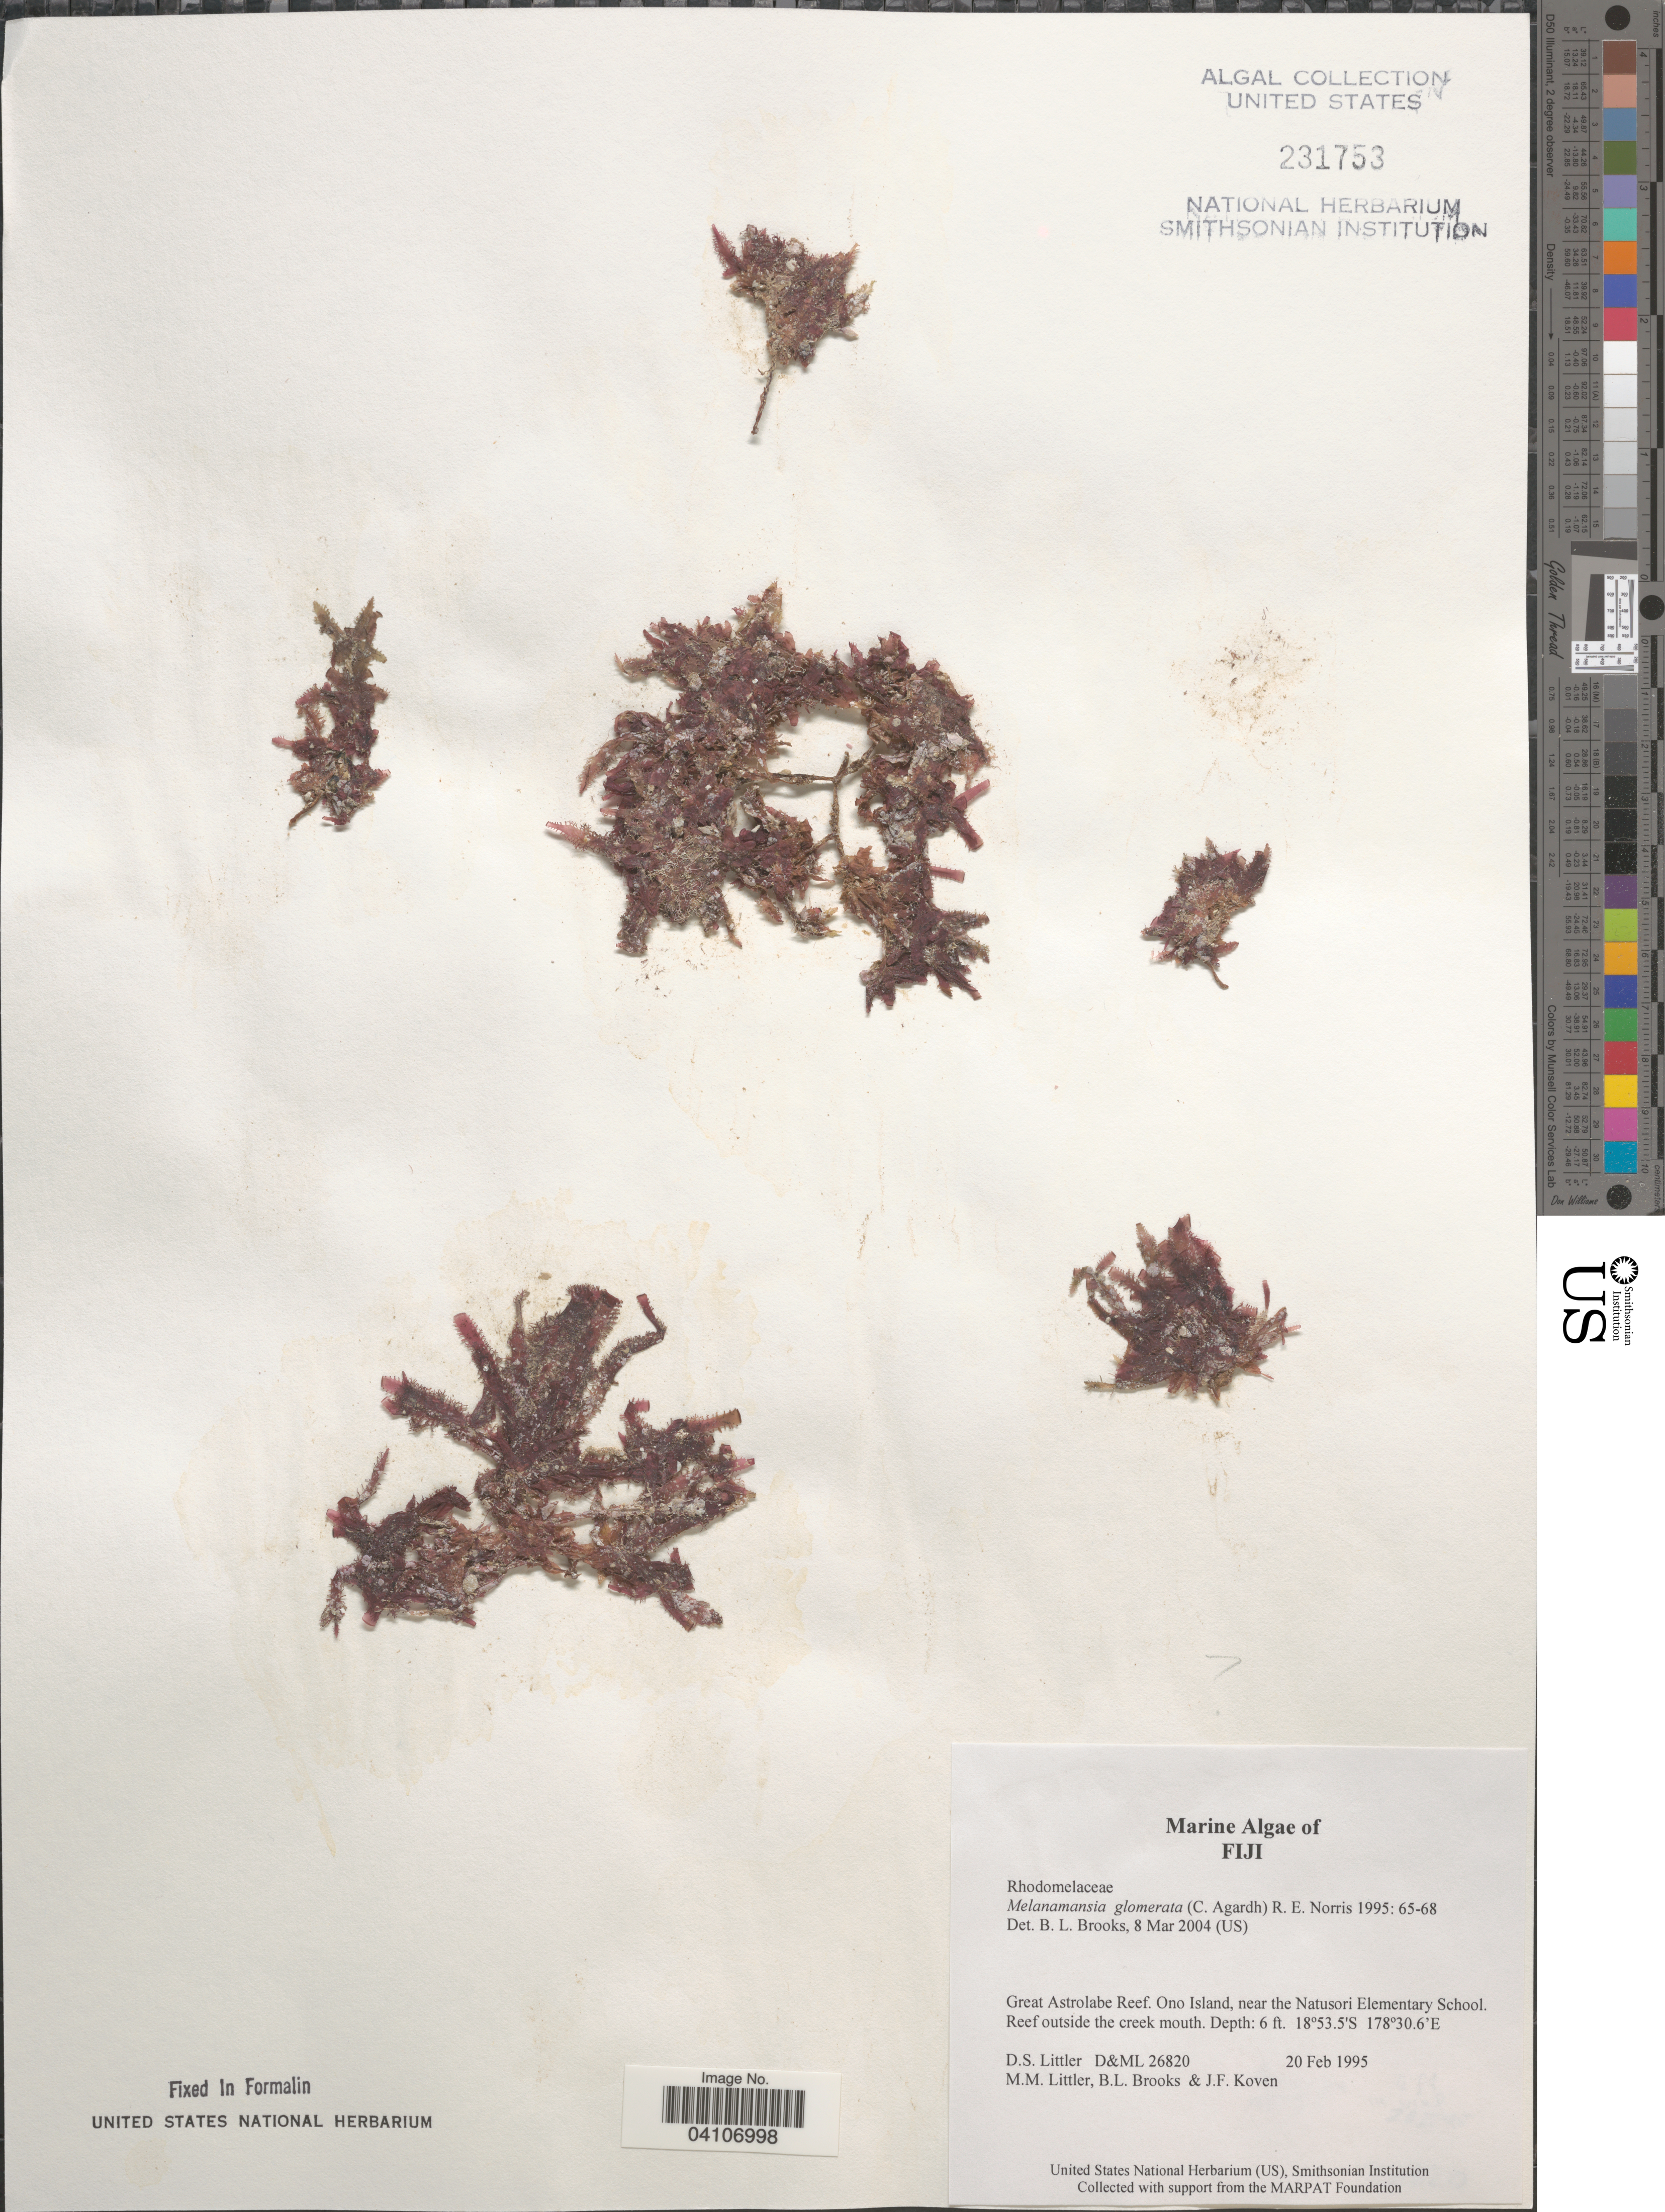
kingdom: Plantae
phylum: Rhodophyta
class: Florideophyceae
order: Ceramiales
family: Rhodomelaceae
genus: Amansia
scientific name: Amansia glomerata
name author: C. Agardh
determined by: Algae name updating Project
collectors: D. S. Littler, B. Brooks & J. Koven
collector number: D&ML26820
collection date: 1995-02-20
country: Fiji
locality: Great Astrolabe Reef. Ono Island, near the Natusori Elementary School. Reef outside the creek mouth.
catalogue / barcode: US 231753